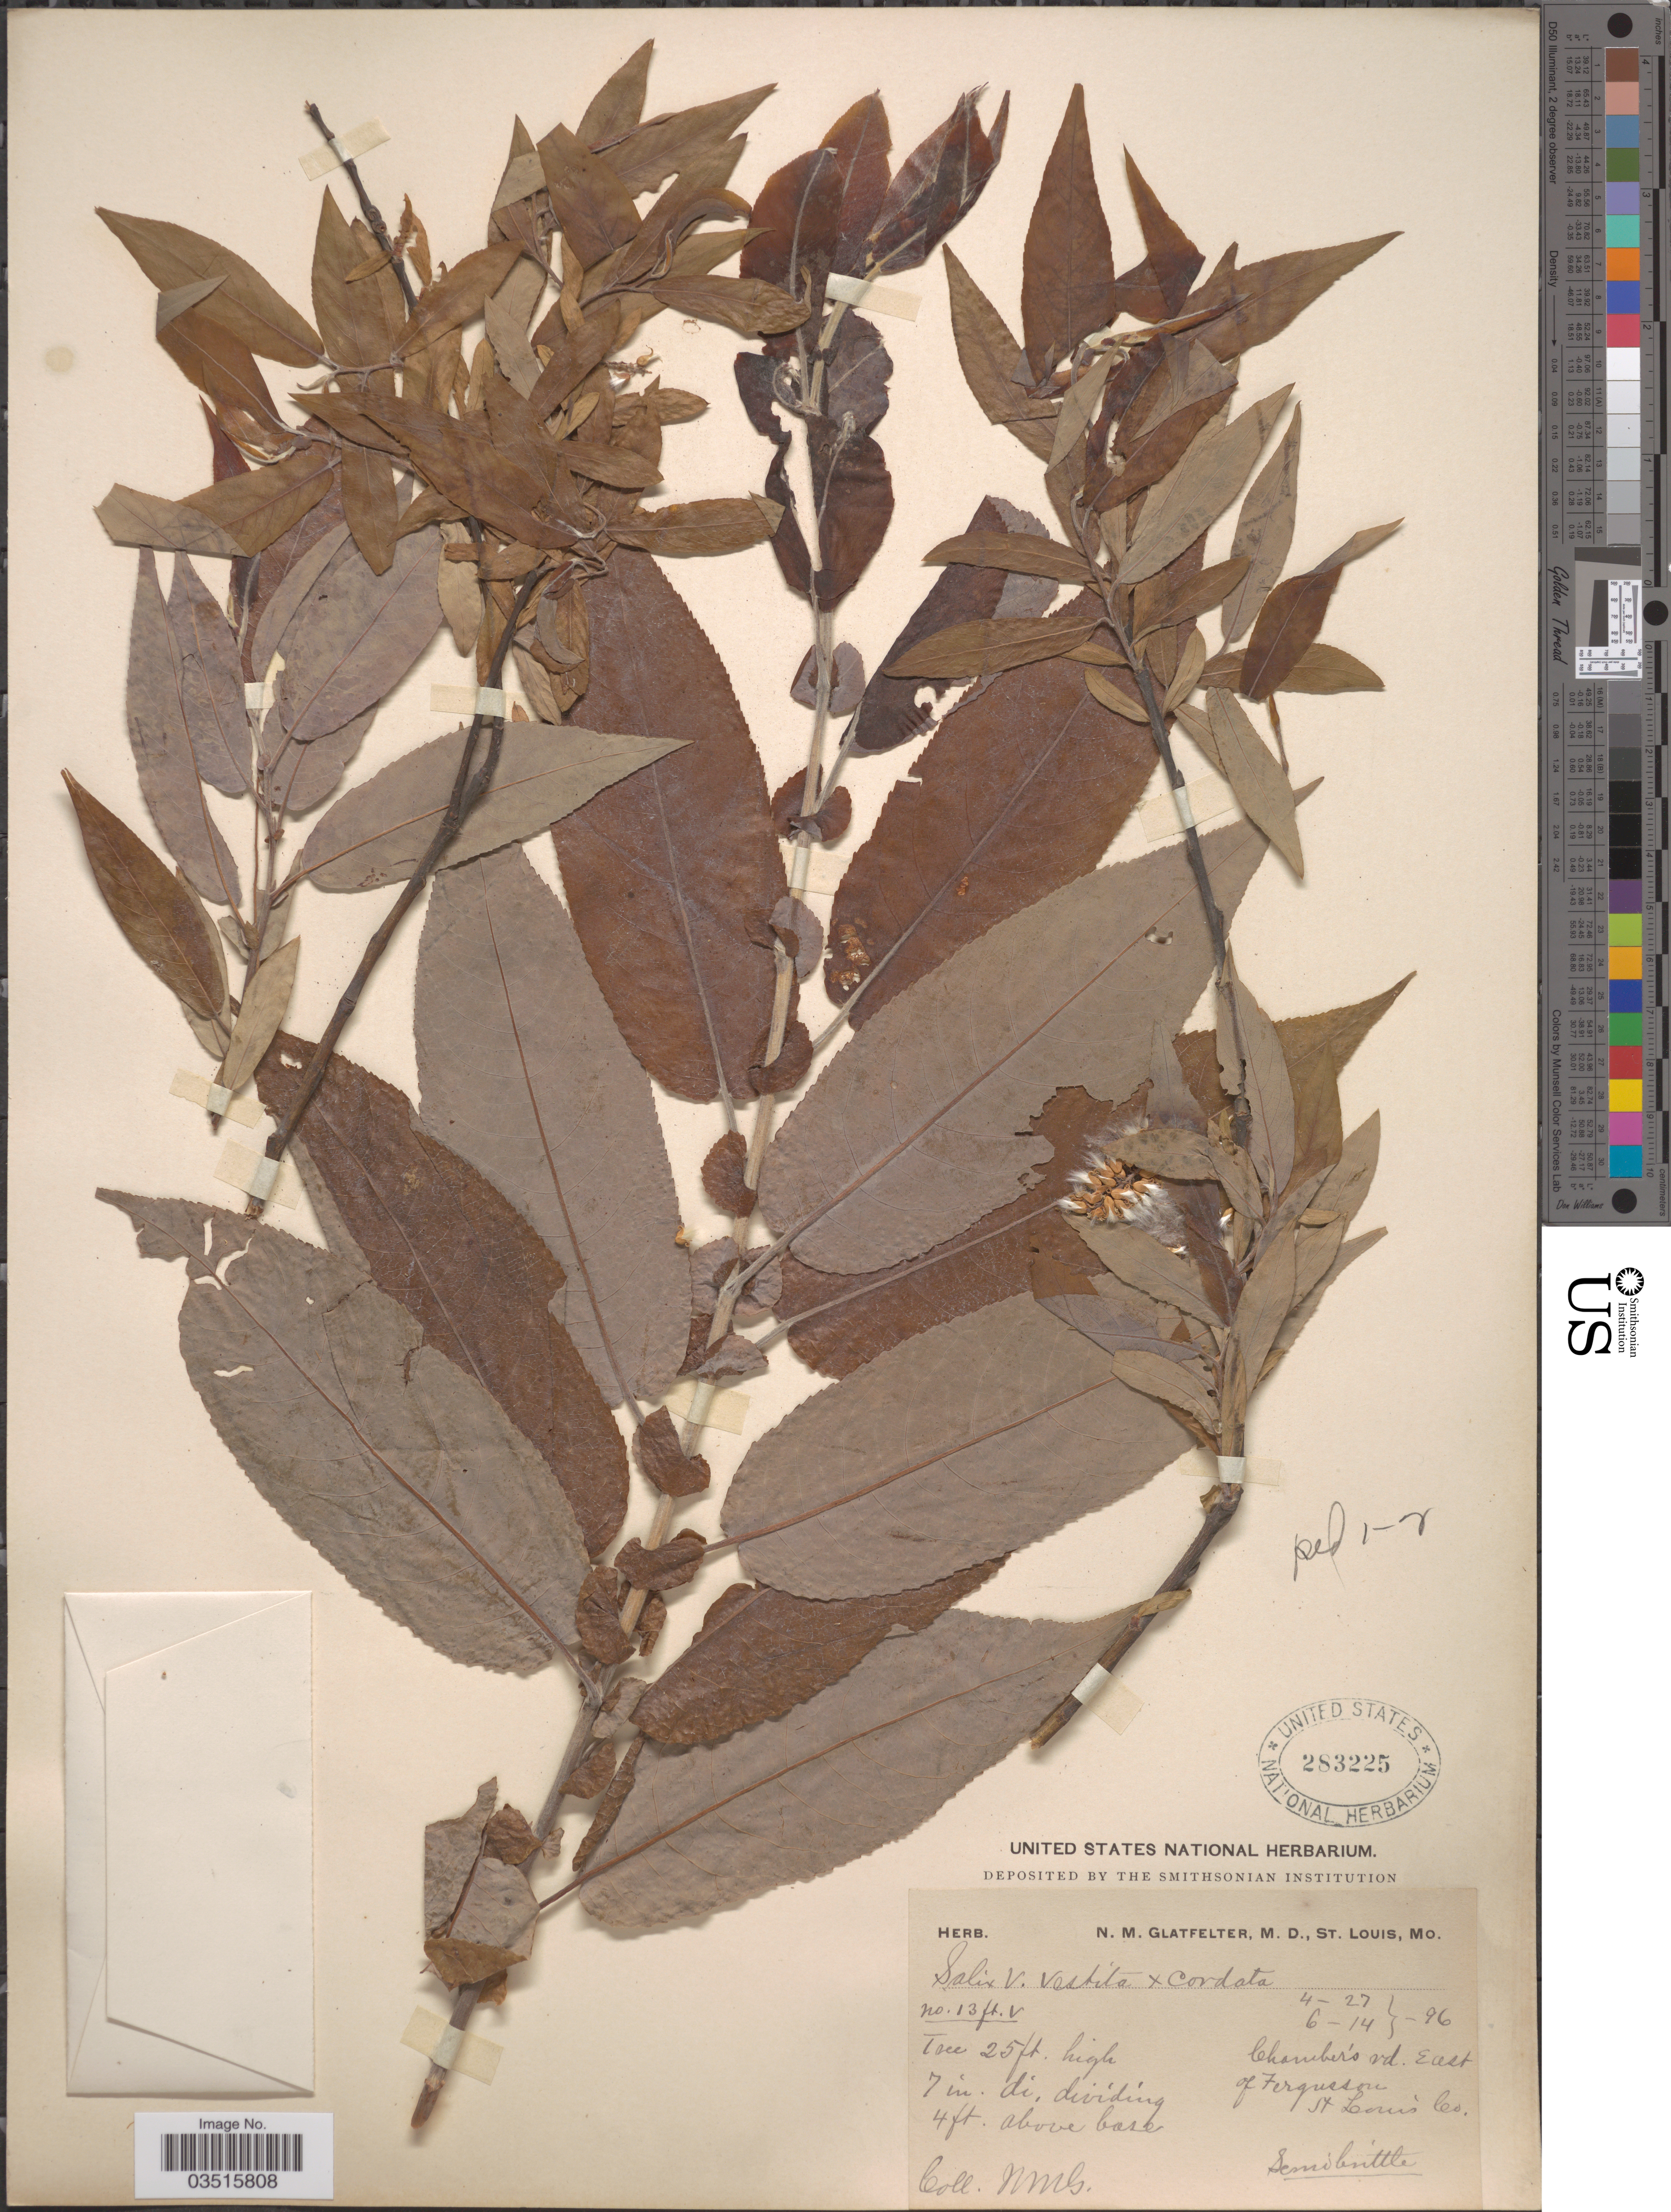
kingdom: Plantae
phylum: Tracheophyta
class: Magnoliopsida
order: Malpighiales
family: Salicaceae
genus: Salix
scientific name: Salix missouriensis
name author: Bebb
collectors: N. M. Glatfelter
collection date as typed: Transcribed d/m/y: 27/4/96 to 14/6/96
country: United States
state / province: Missouri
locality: Chamber's rd. East of Fergusson. St. Louis Co.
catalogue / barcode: US 283225